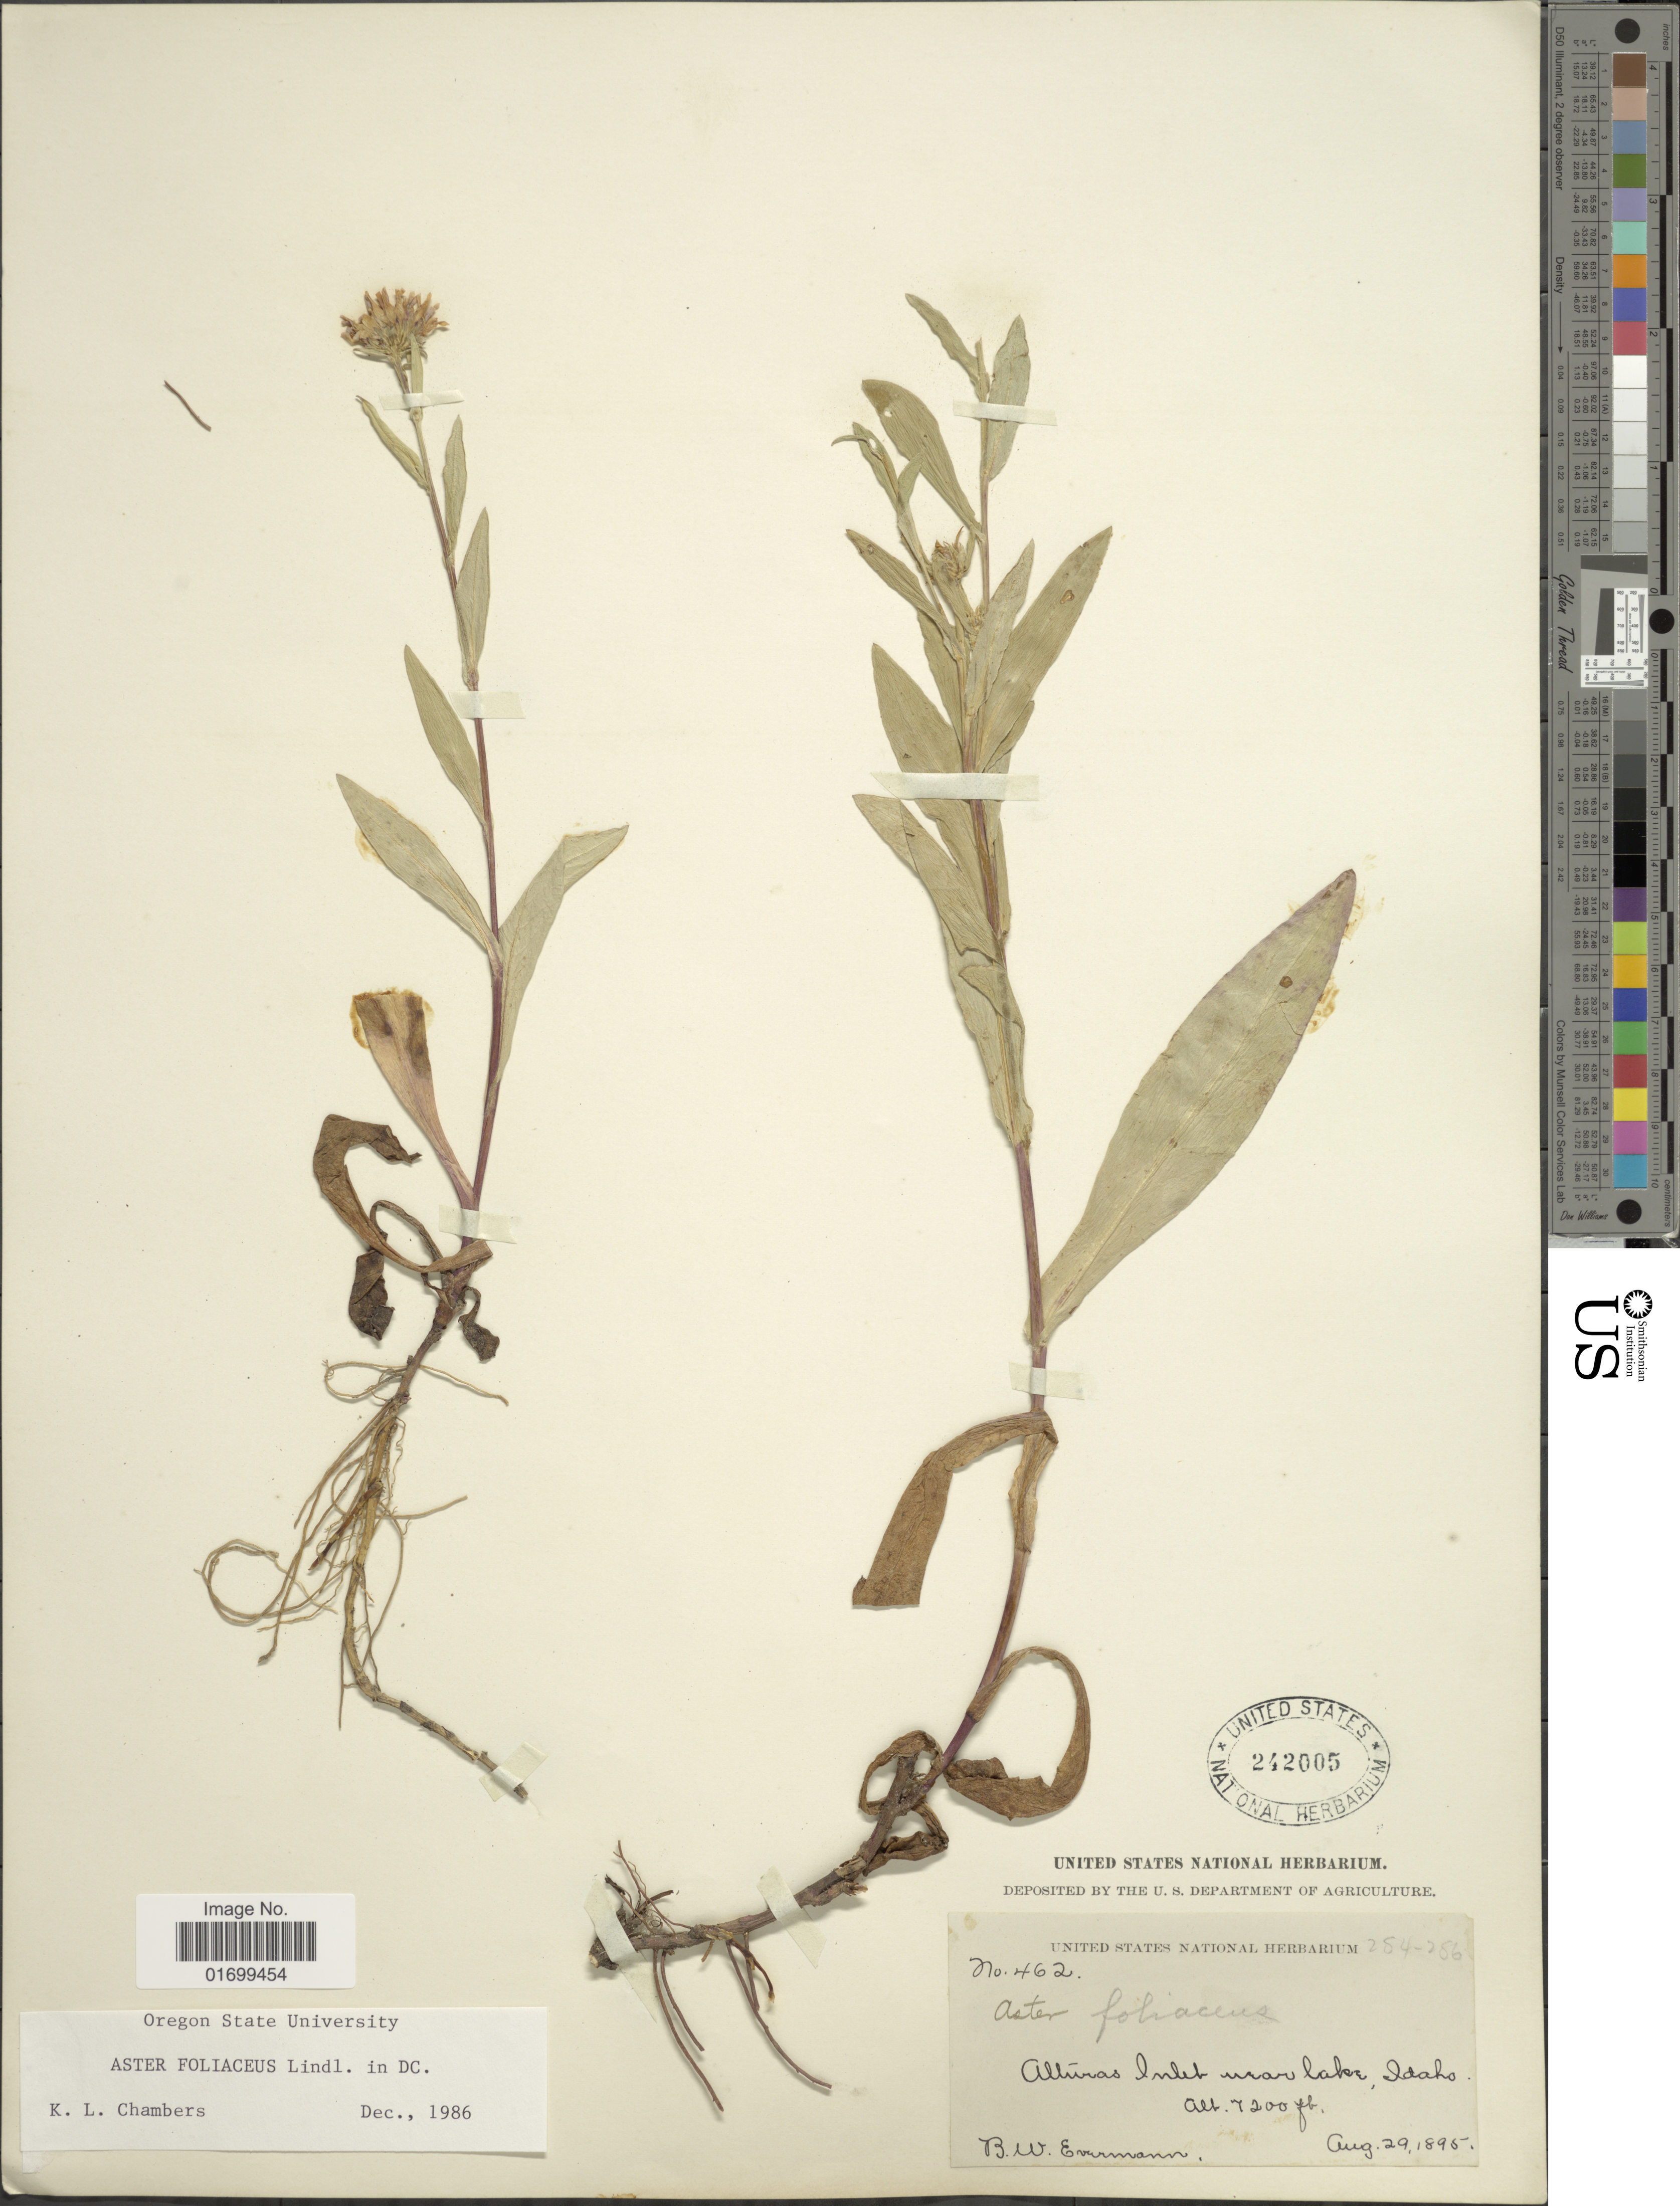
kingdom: Plantae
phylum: Tracheophyta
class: Magnoliopsida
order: Asterales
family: Asteraceae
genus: Symphyotrichum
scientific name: Symphyotrichum foliaceum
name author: (Lindl. ex DC.) G.L. Nesom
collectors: B. W. Evermann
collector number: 462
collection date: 1895-08-29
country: United States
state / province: Idaho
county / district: Blaine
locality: Alturas Inlet near lake.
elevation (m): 2195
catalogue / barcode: US 242005